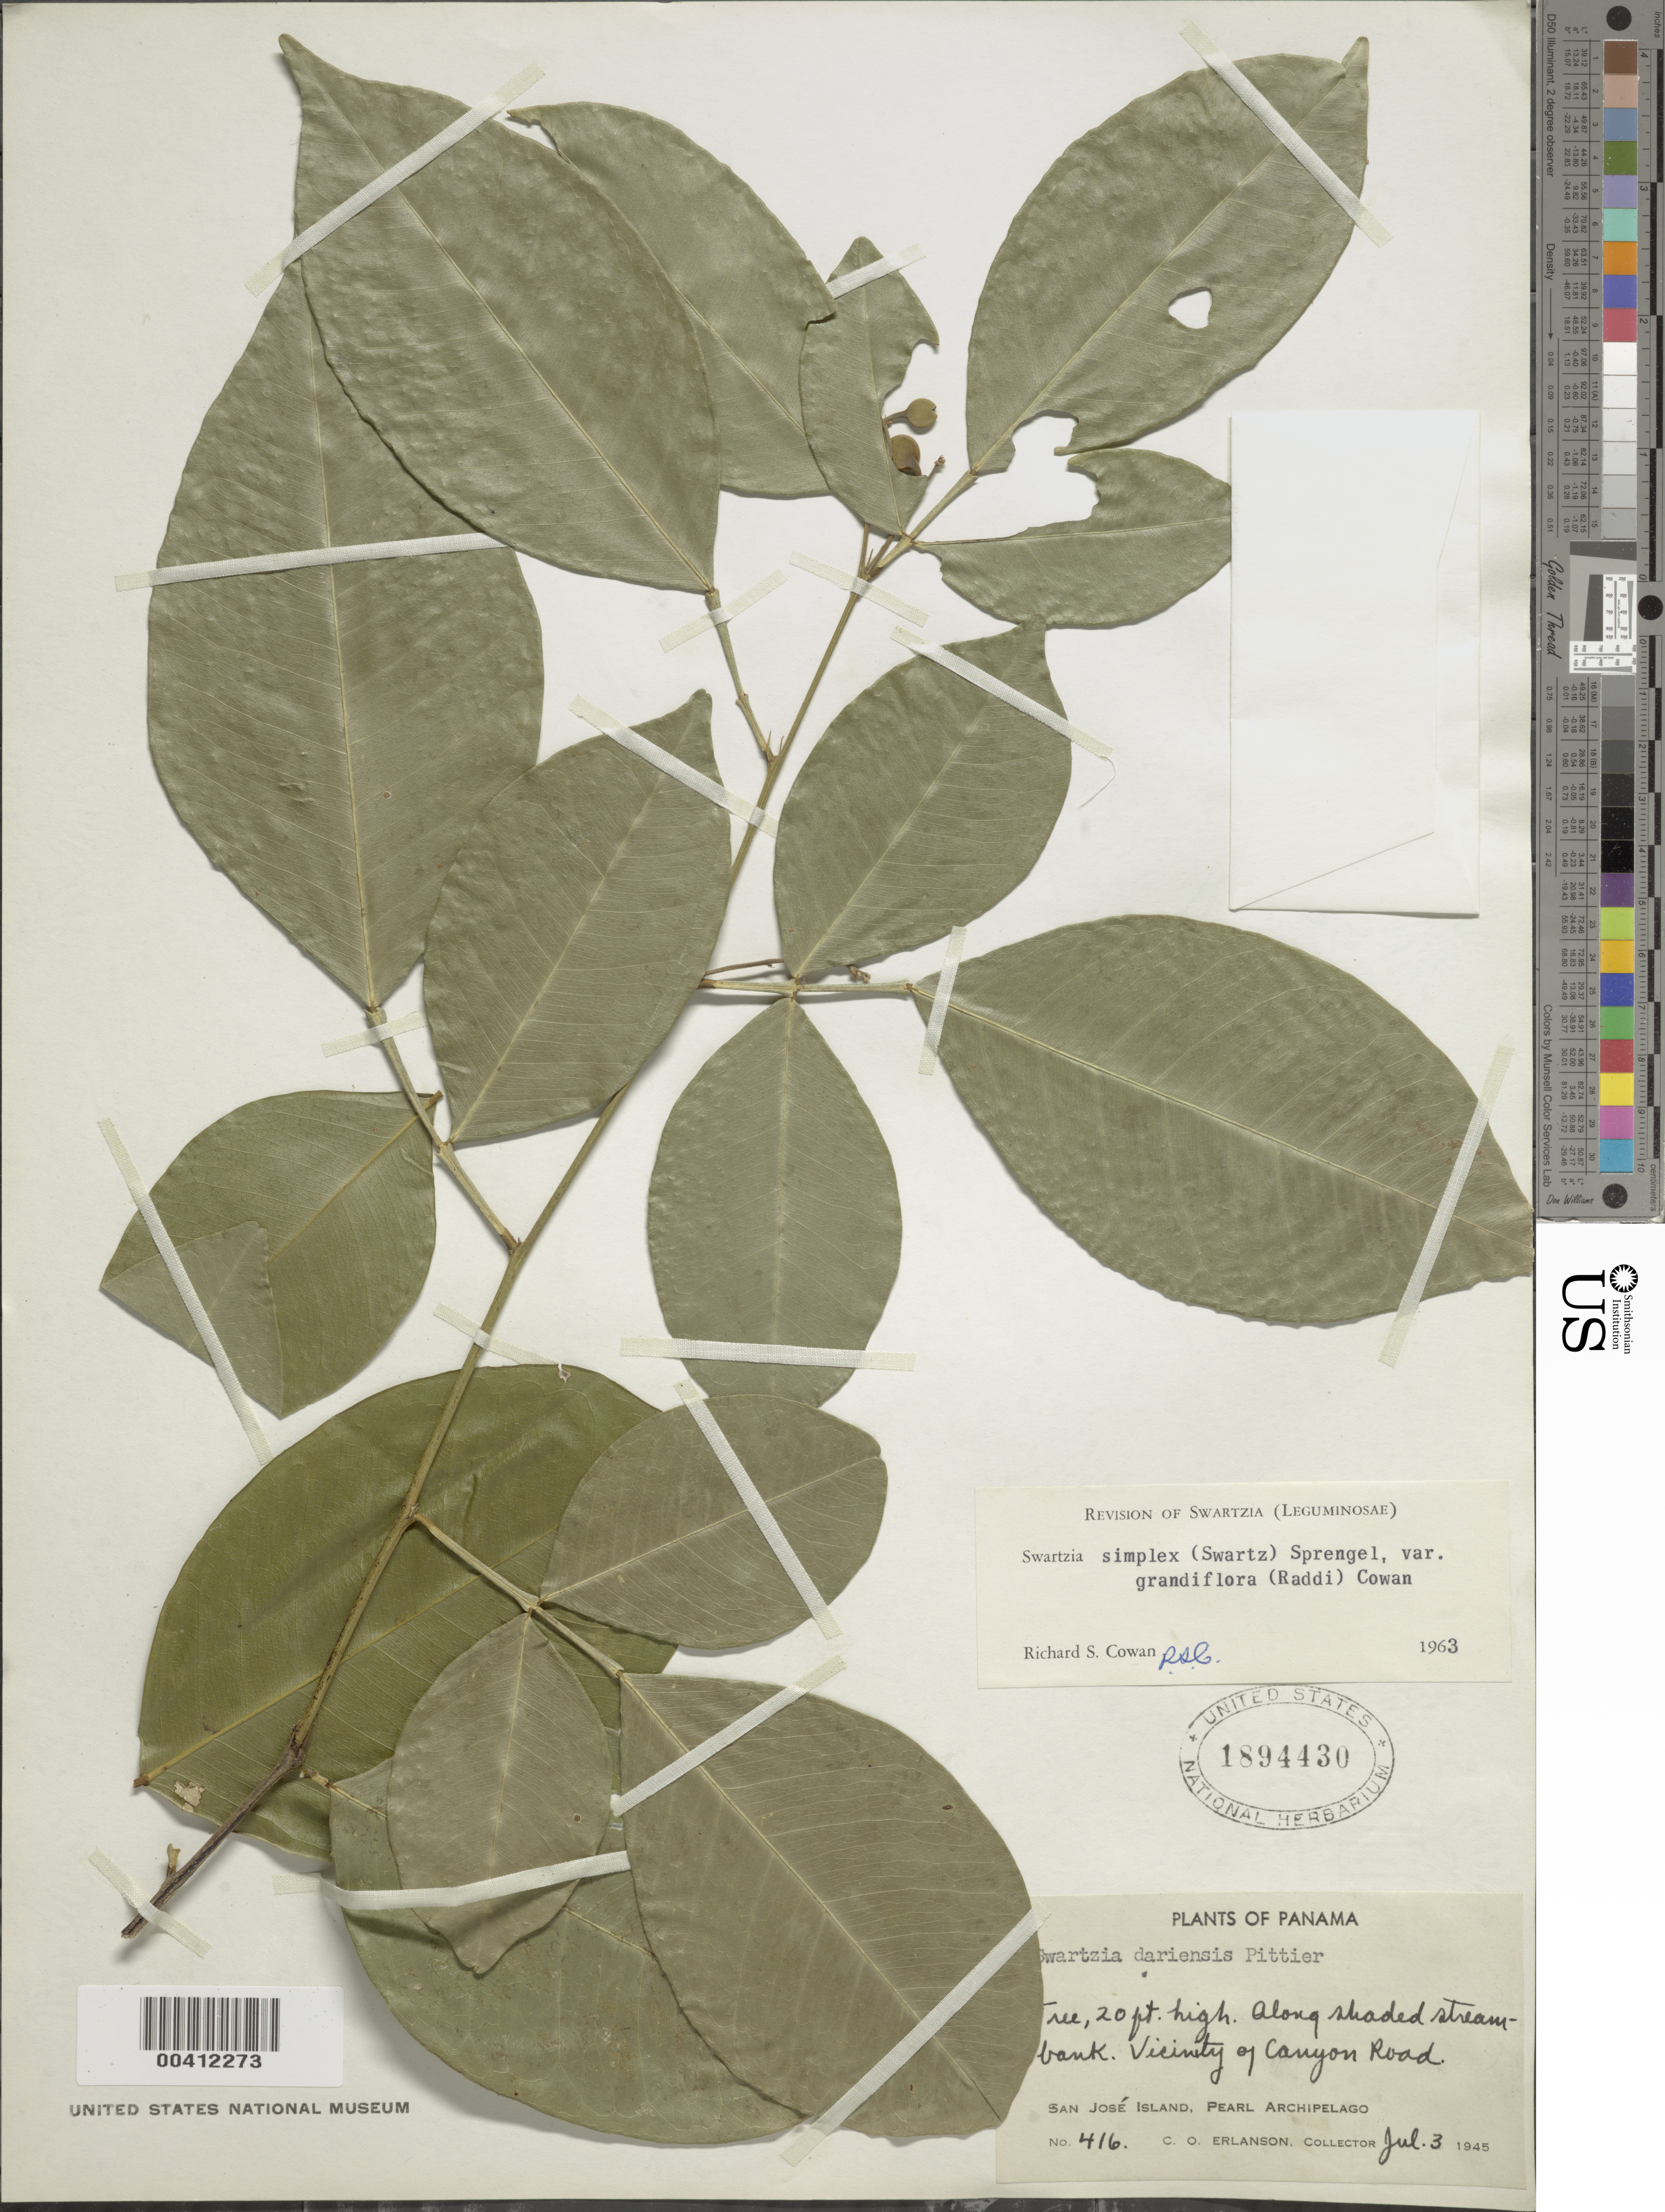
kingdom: Plantae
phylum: Tracheophyta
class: Magnoliopsida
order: Fabales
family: Fabaceae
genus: Swartzia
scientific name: Swartzia simplex var. grandiflora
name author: (Raddi) R.S. Cowan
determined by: Cowan, R. S.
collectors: C. O. Erlanson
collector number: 416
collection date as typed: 03 Jul 1945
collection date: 1945-07-03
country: Panama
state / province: Panamá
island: San José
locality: Vicinity of Canyon Road.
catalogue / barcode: US 1894430